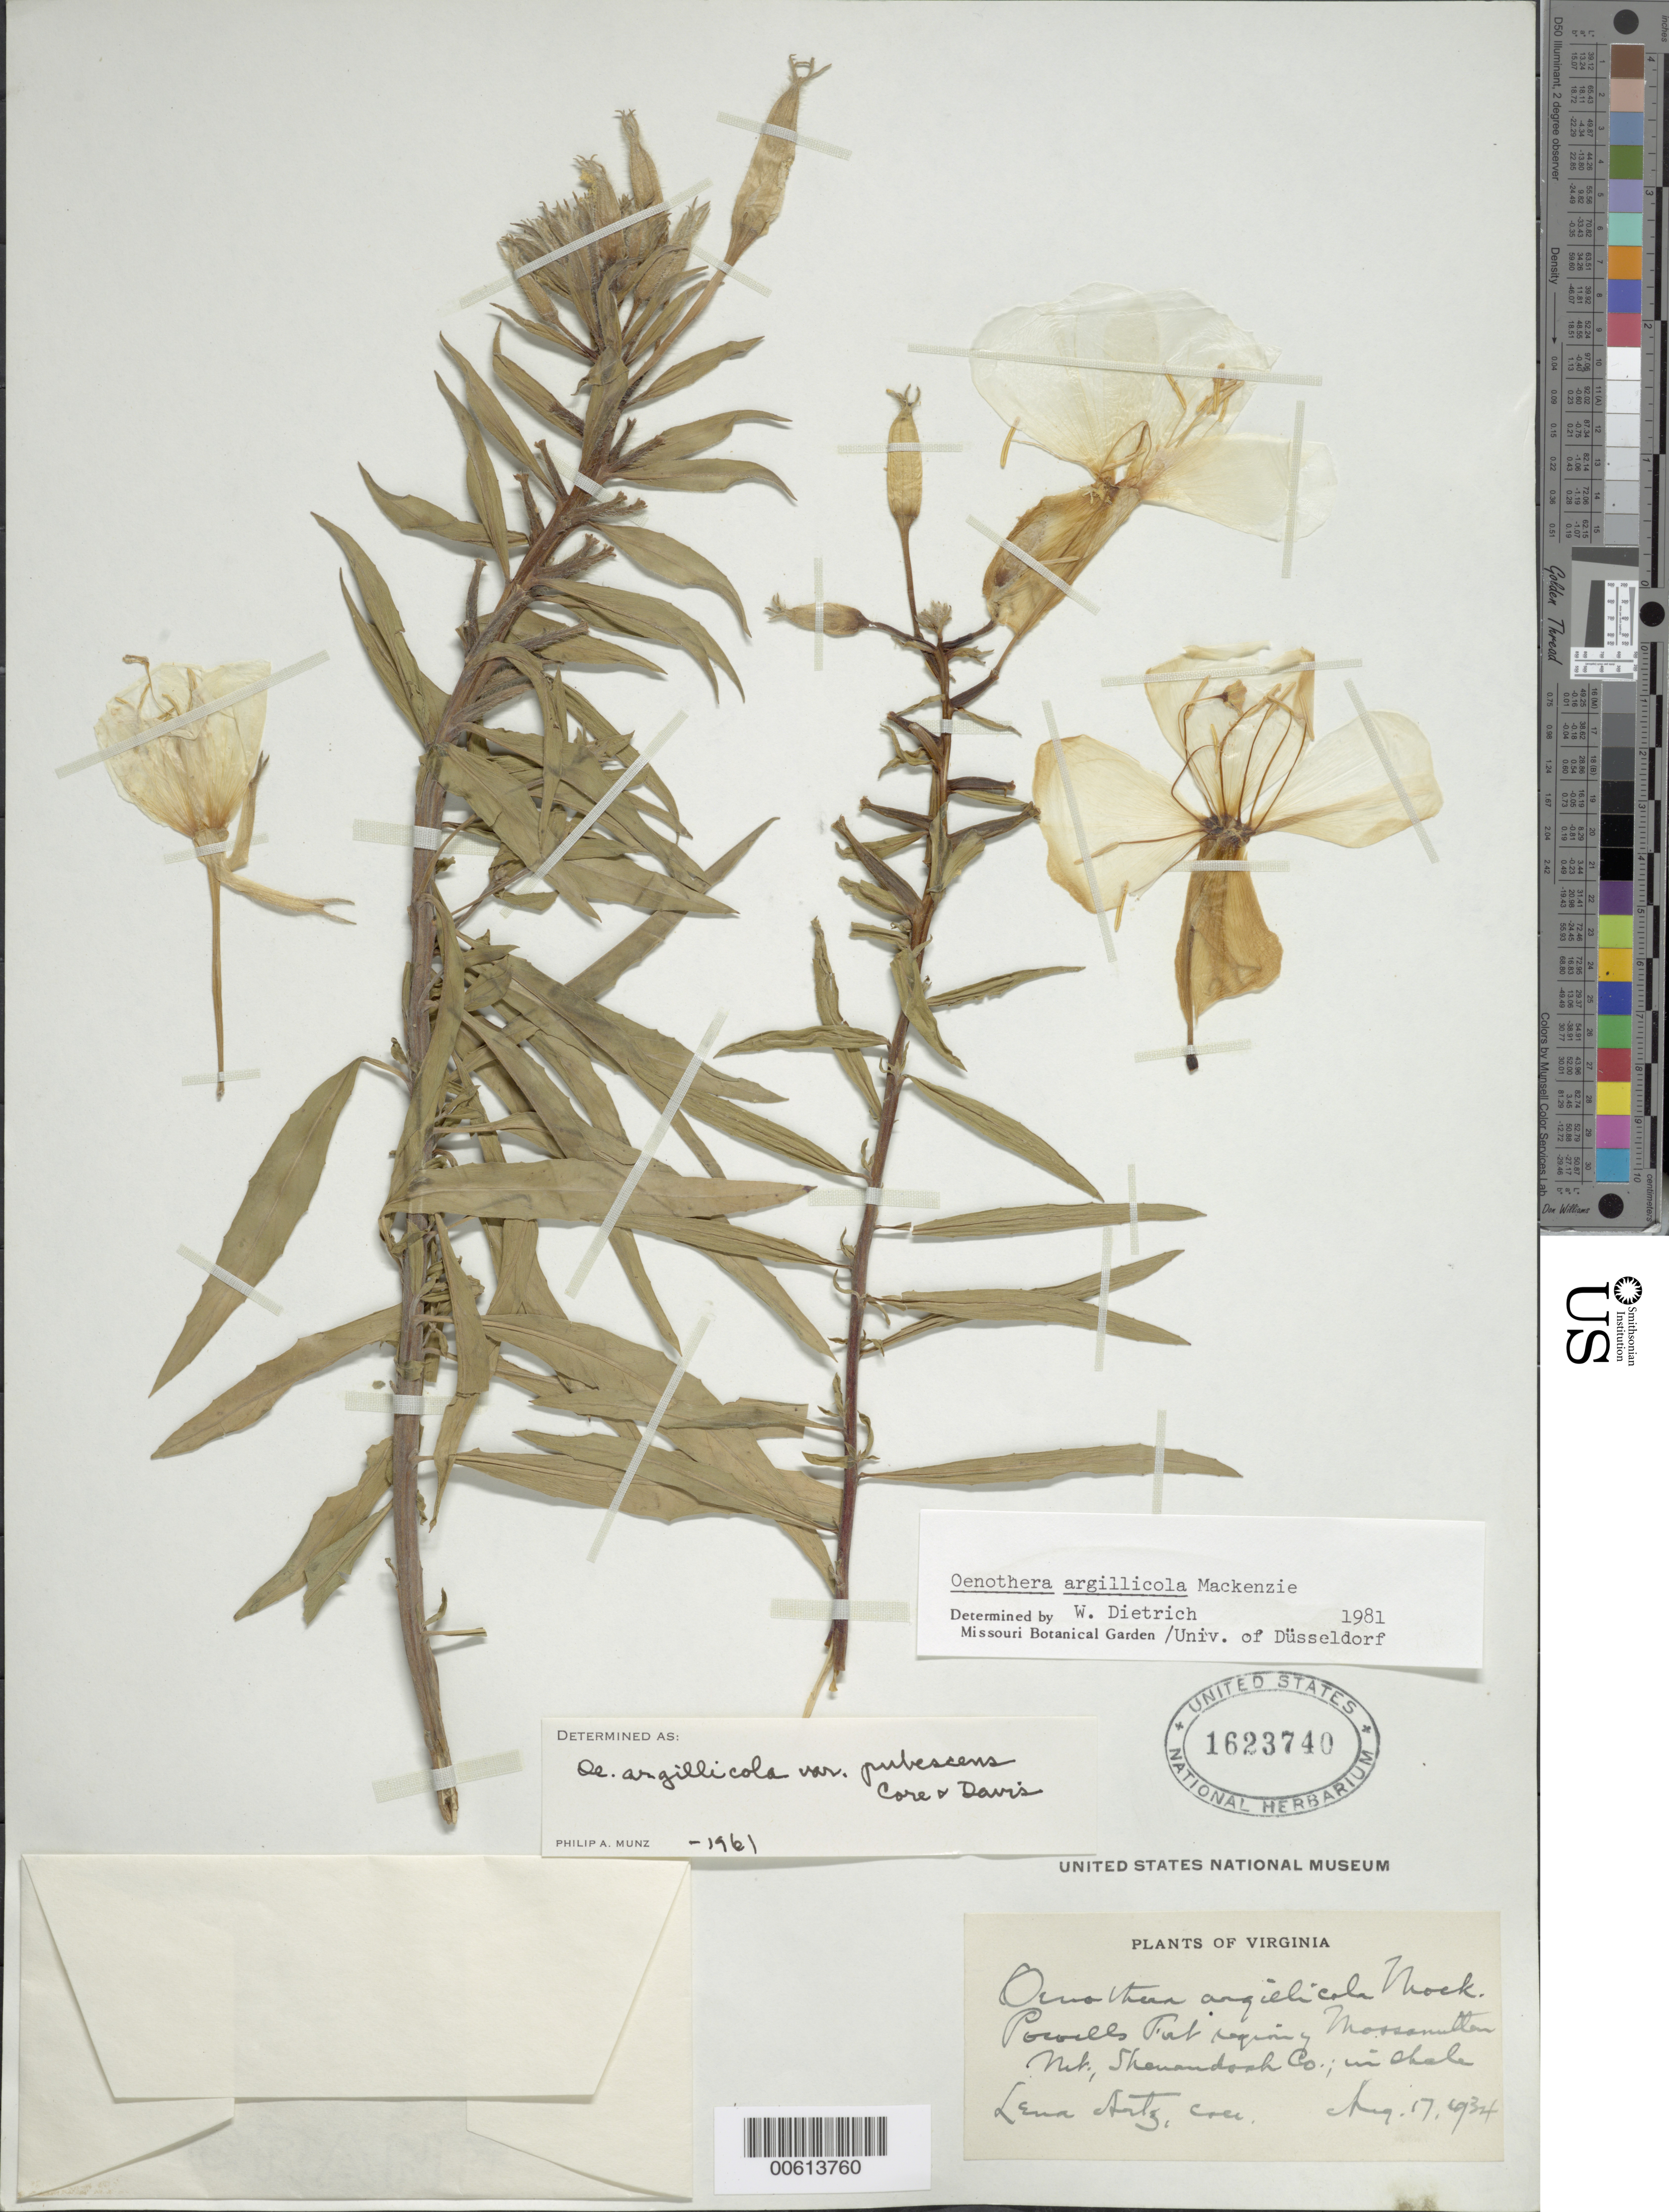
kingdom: Plantae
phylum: Tracheophyta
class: Magnoliopsida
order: Myrtales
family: Onagraceae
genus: Oenothera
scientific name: Oenothera argillicola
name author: Mackenz.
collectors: L. Artz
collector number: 406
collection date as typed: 17 Aug 1934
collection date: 1934-08-17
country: United States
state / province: Virginia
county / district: Shenandoah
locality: Powells Fort, Massanutten Mts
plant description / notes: Lena Artz numbers this collection for the US National Herbarium from this locality as Artz 406 but lists the collection date in her notebooks as only August 1934 and Sept 1936. She occasionally used material collected on separate dates under the same collection number, as is the case here. [George Mason University, Ted R. Bradley Herbarium]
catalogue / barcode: US 1623740